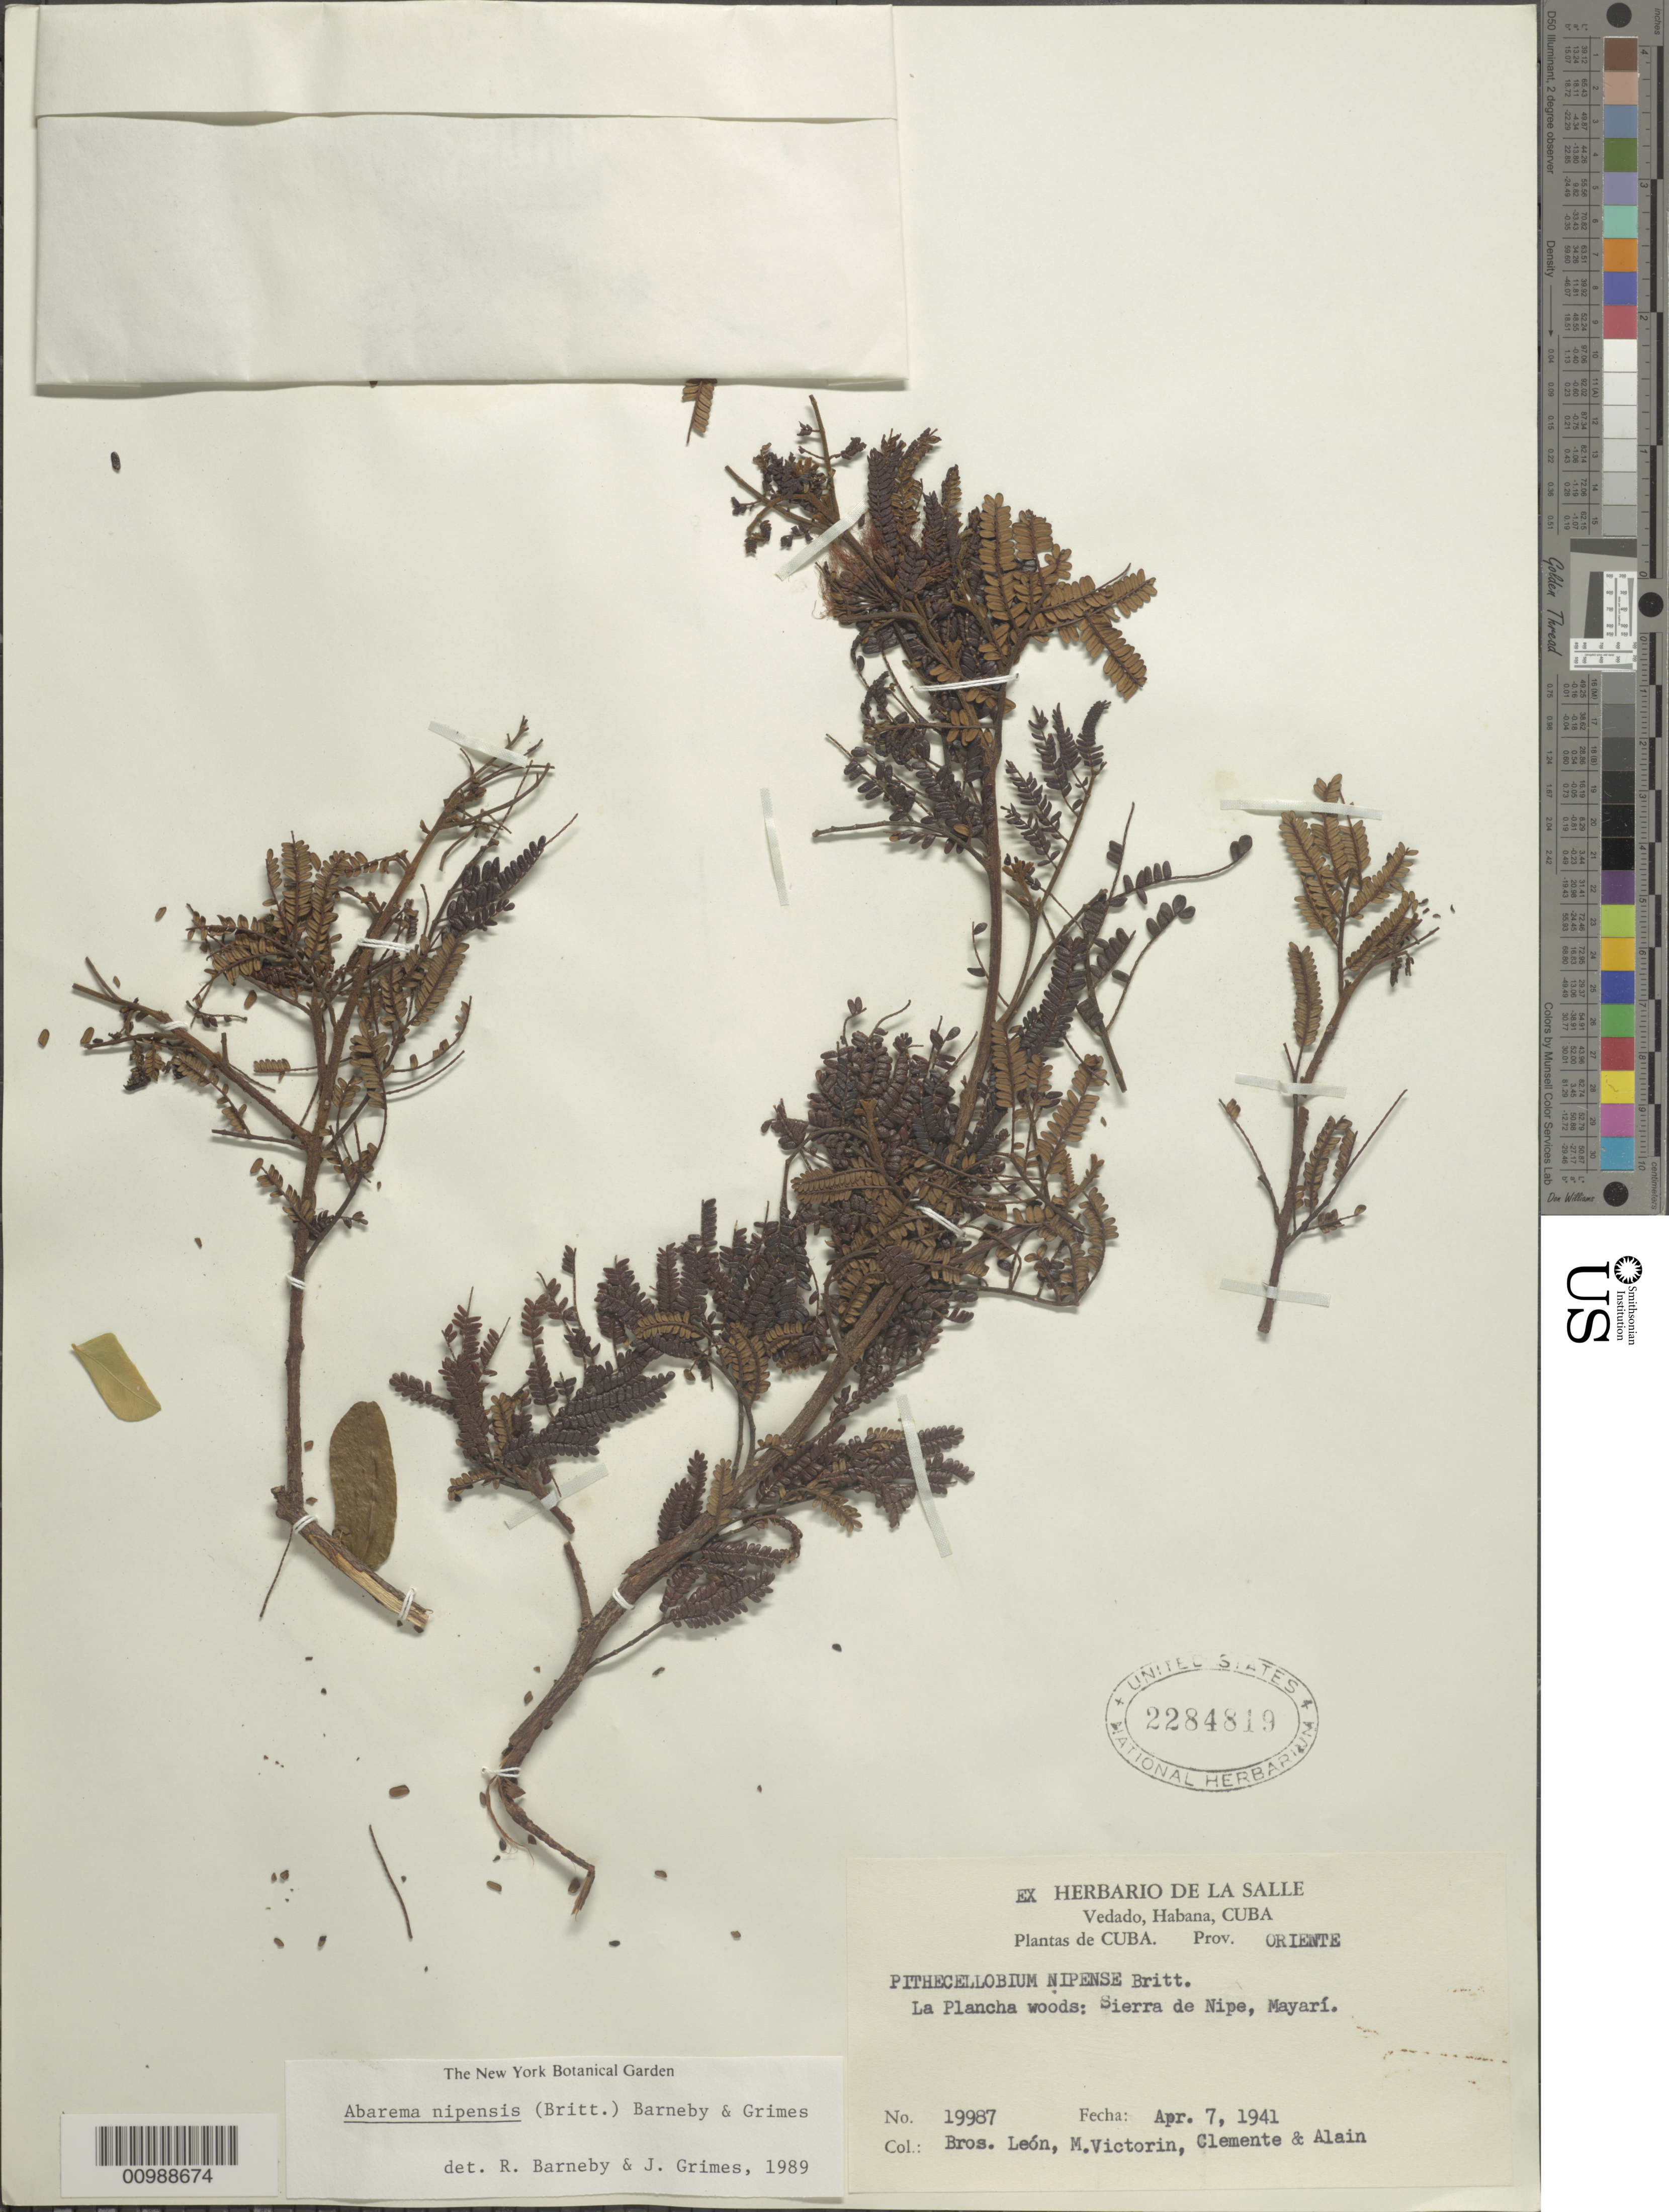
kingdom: Plantae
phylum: Tracheophyta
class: Magnoliopsida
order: Fabales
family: Fabaceae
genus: Jupunba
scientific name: Jupunba nipensis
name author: (Britton) Britton & Rose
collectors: Bro. León, Fr. Marie-Victorin, Bro. Clemente & A. H. Liogier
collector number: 19987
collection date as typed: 07 Apr 1941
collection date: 1941-04-07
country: Cuba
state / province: Holguín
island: Cuba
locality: La Plancha woods, Sierra de Nipe, Mayari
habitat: Woods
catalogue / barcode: US 2284819